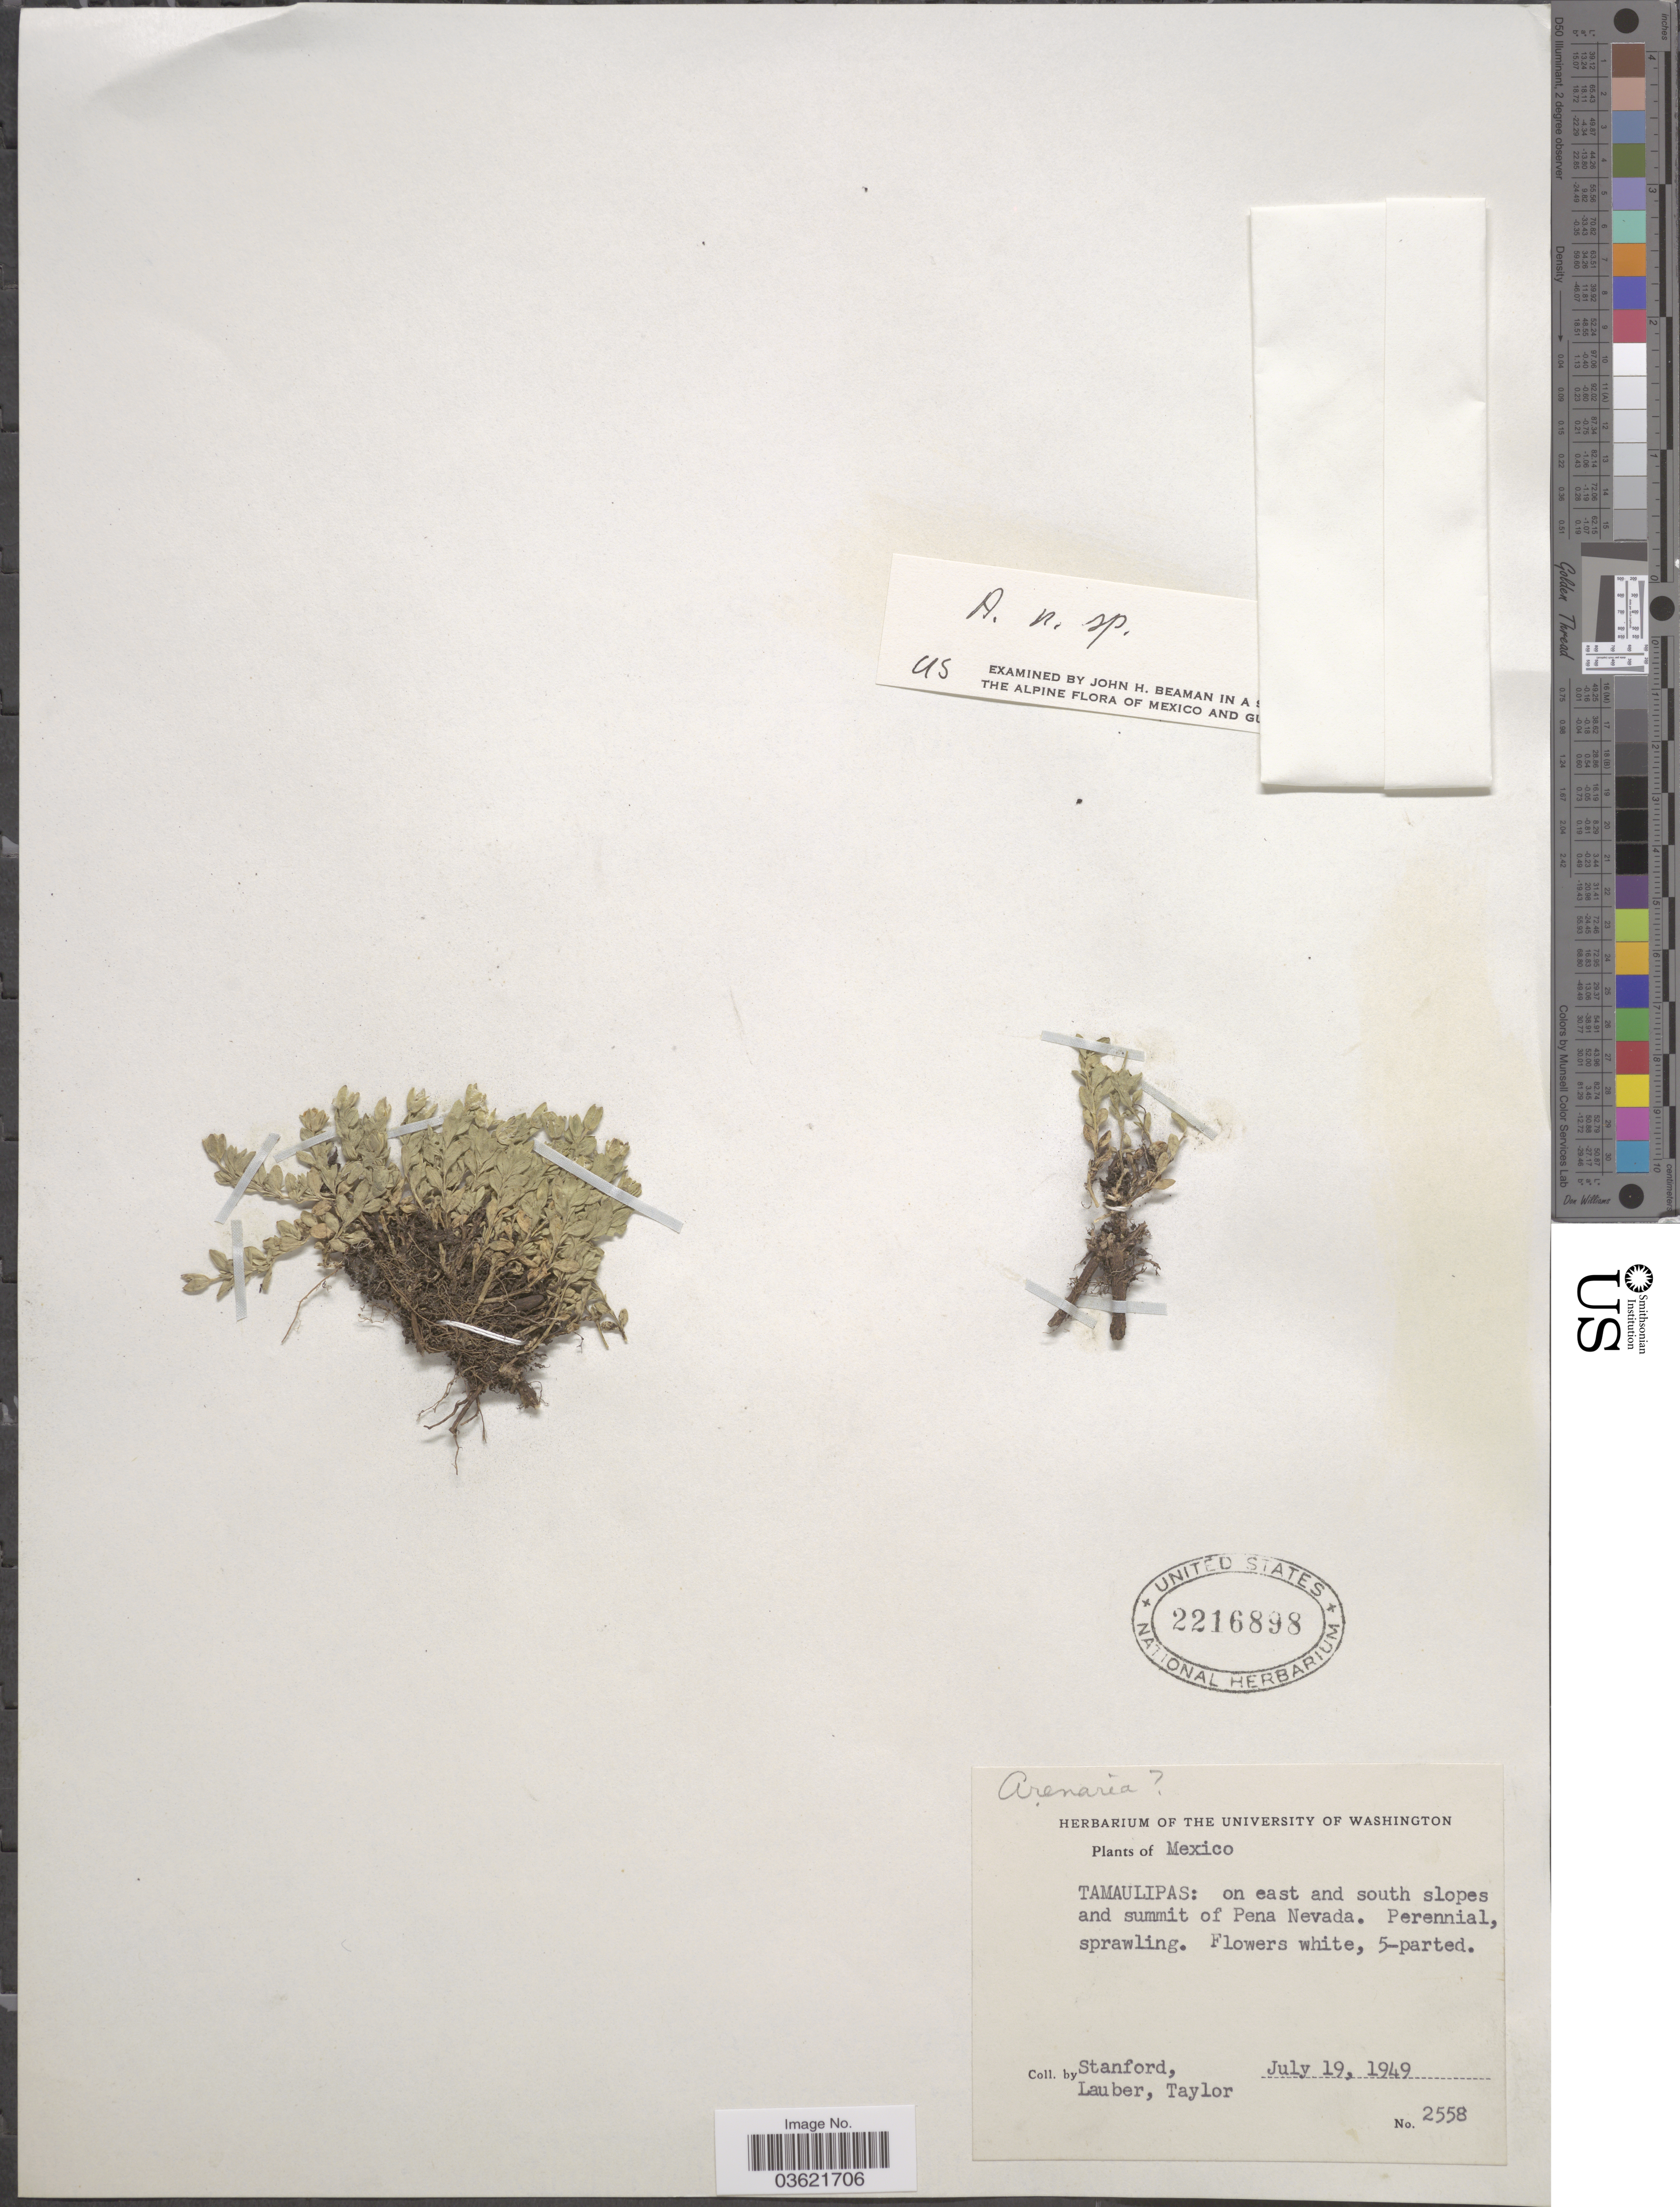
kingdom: Plantae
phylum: Tracheophyta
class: Magnoliopsida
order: Caryophyllales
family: Caryophyllaceae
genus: Arenaria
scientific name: Arenaria sp.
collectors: -. Stanford, -. Lauber & -. Taylor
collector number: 2558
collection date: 1949-07-19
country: Mexico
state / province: Tamaulipas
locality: On east and south slopes and summit of Pena Nevada.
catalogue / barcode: US 2216898